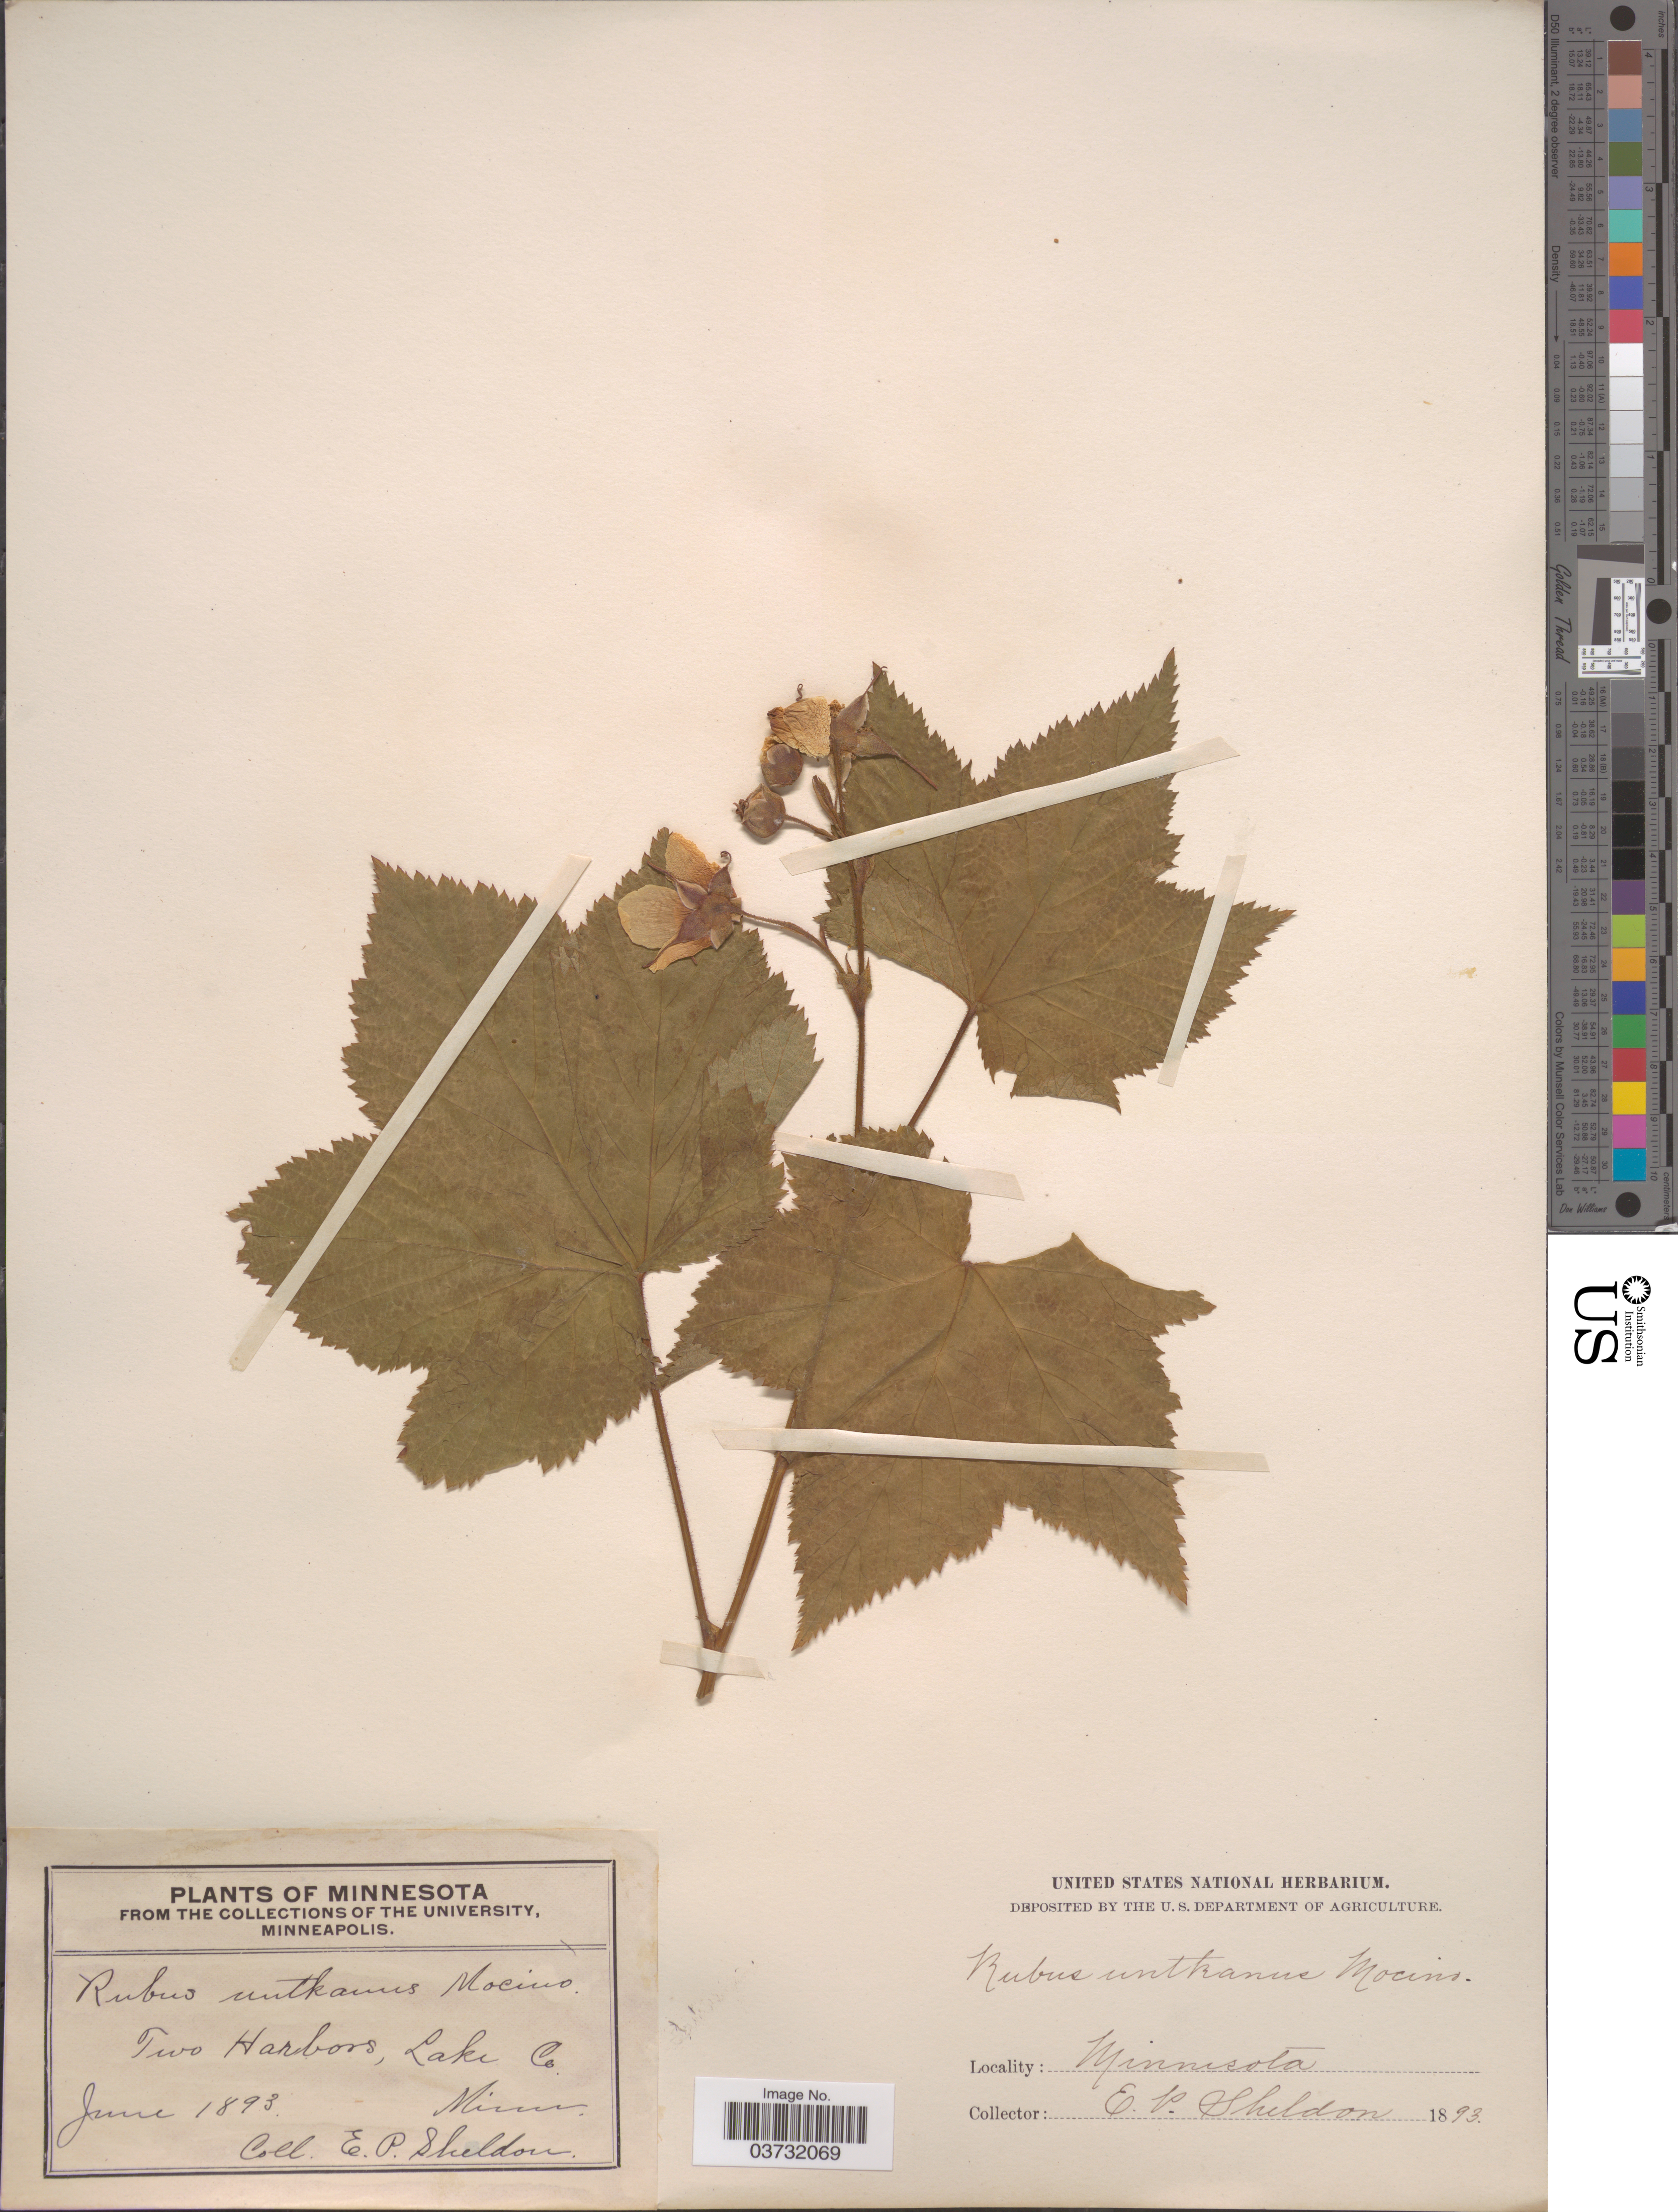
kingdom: Plantae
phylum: Tracheophyta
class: Magnoliopsida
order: Rosales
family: Rosaceae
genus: Rubus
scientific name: Rubus parviflorus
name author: Nutt.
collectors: E. P. Sheldon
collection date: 1893-06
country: United States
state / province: Minnesota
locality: Two Harbors, Lake Co.